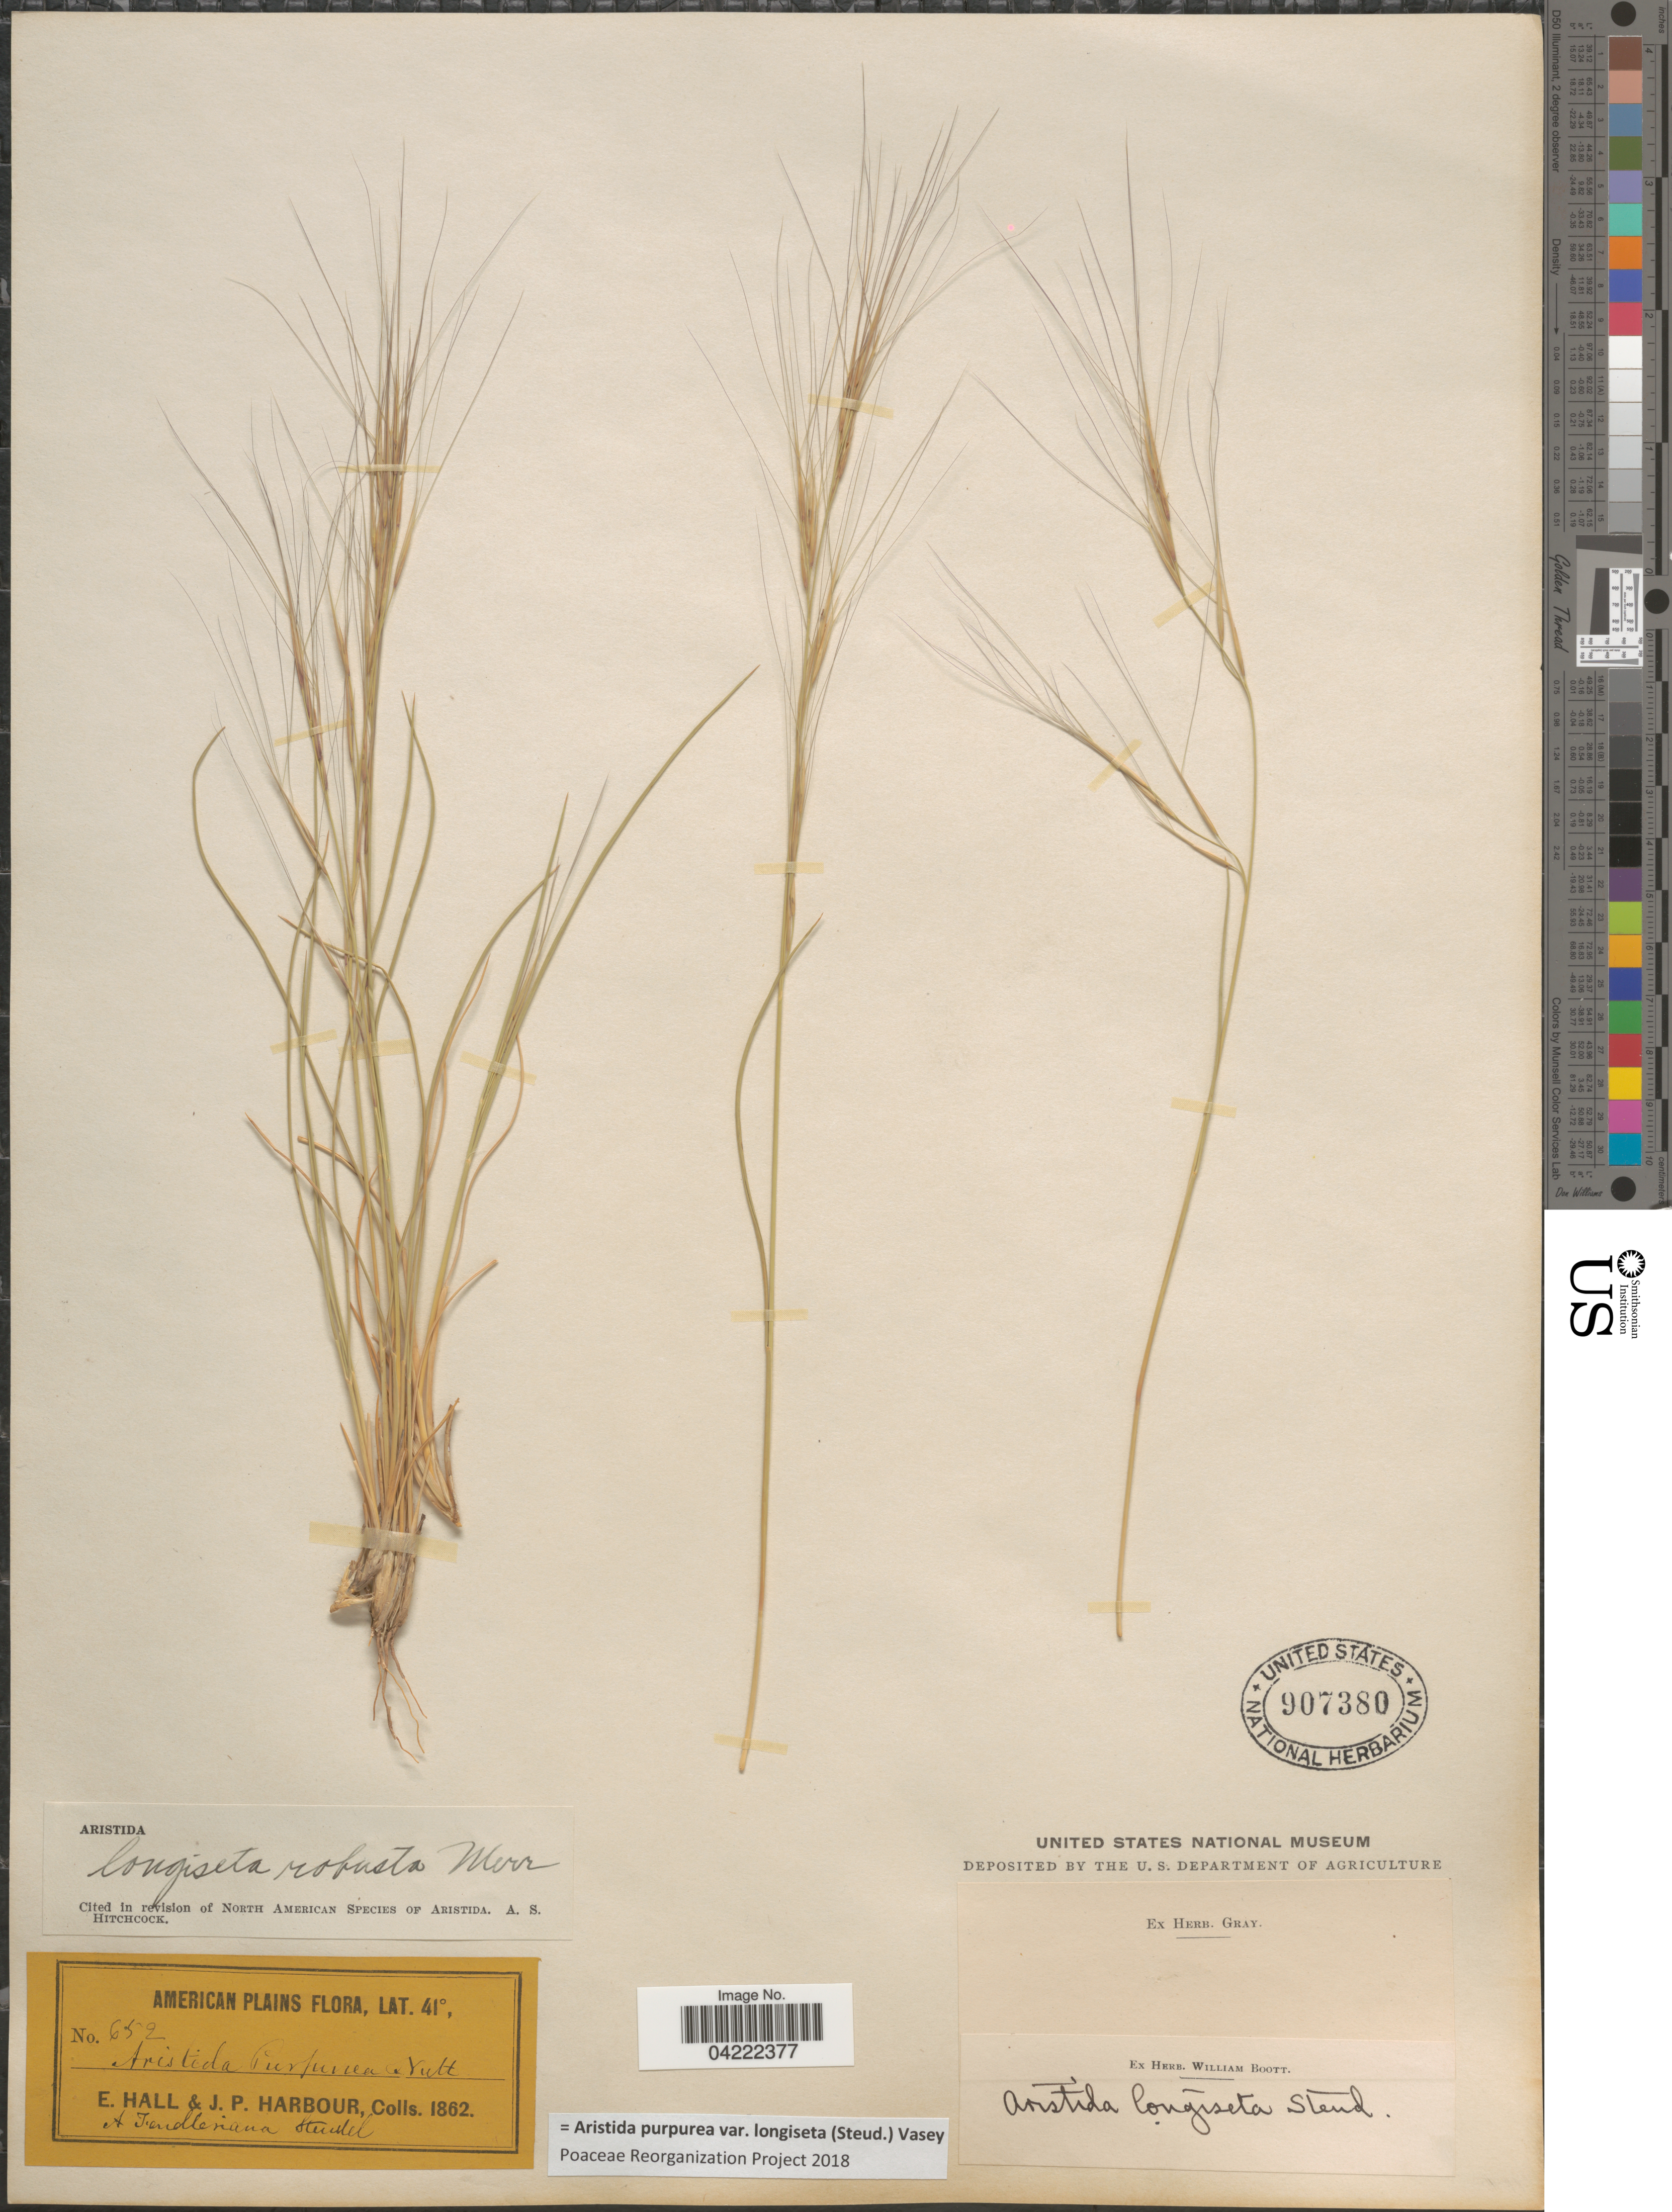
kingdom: Plantae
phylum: Tracheophyta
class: Liliopsida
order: Poales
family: Poaceae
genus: Aristida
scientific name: Aristida purpurea var. longiseta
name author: (Steud.) Vasey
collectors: E. Hall & J. Harbour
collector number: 652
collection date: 1862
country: United States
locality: American Plains.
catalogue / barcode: US 907380